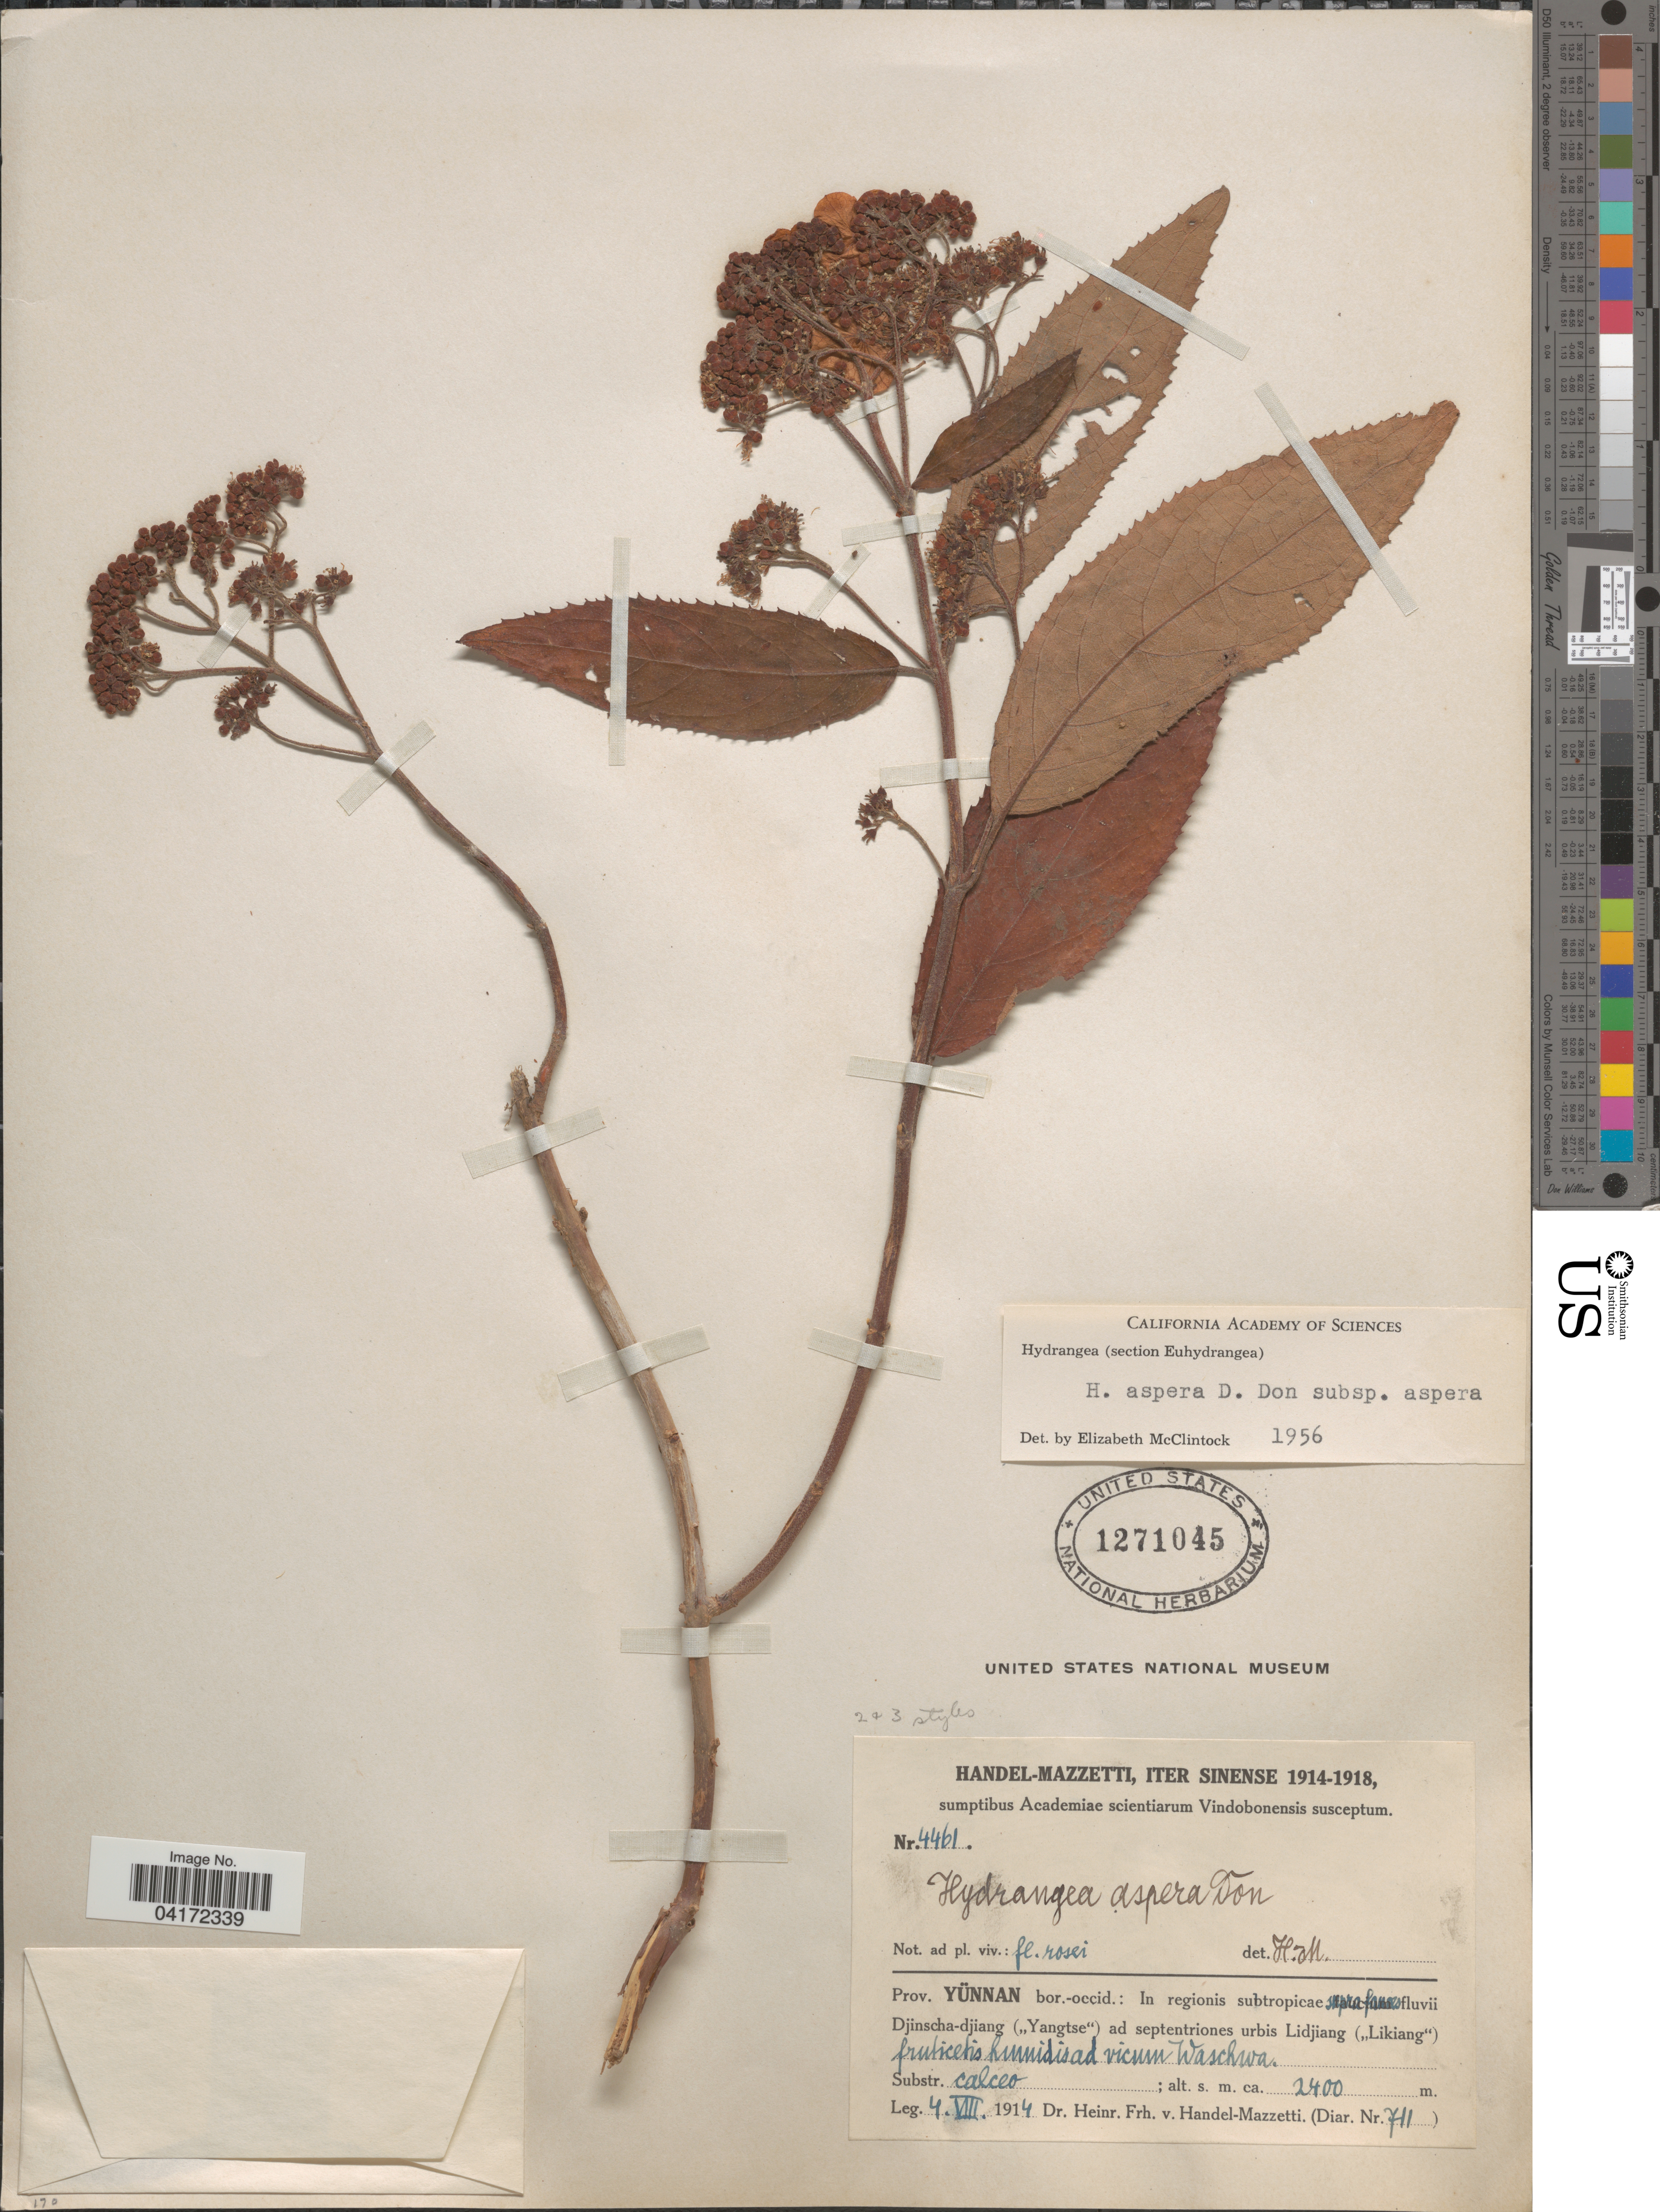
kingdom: Plantae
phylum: Tracheophyta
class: Magnoliopsida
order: Cornales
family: Hydrangeaceae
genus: Hydrangea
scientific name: Hydrangea aspera subsp. aspera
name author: Buch.-Ham. ex D. Don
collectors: H. Handel-Mazzetti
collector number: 4461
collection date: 1914-08-04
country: China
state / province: Yunnan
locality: Iter Sinense 1914-1918. Prov. Yünnan bor.-occid.: In regionis subtropicae supra fauces [interpreted] fluvii Djinscha-djiang („Yangtse") ad septentriones urbis Lidjiang („Likiang") fruticetis humidisad vicum Waschwa.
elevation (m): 2400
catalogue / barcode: US 1271045